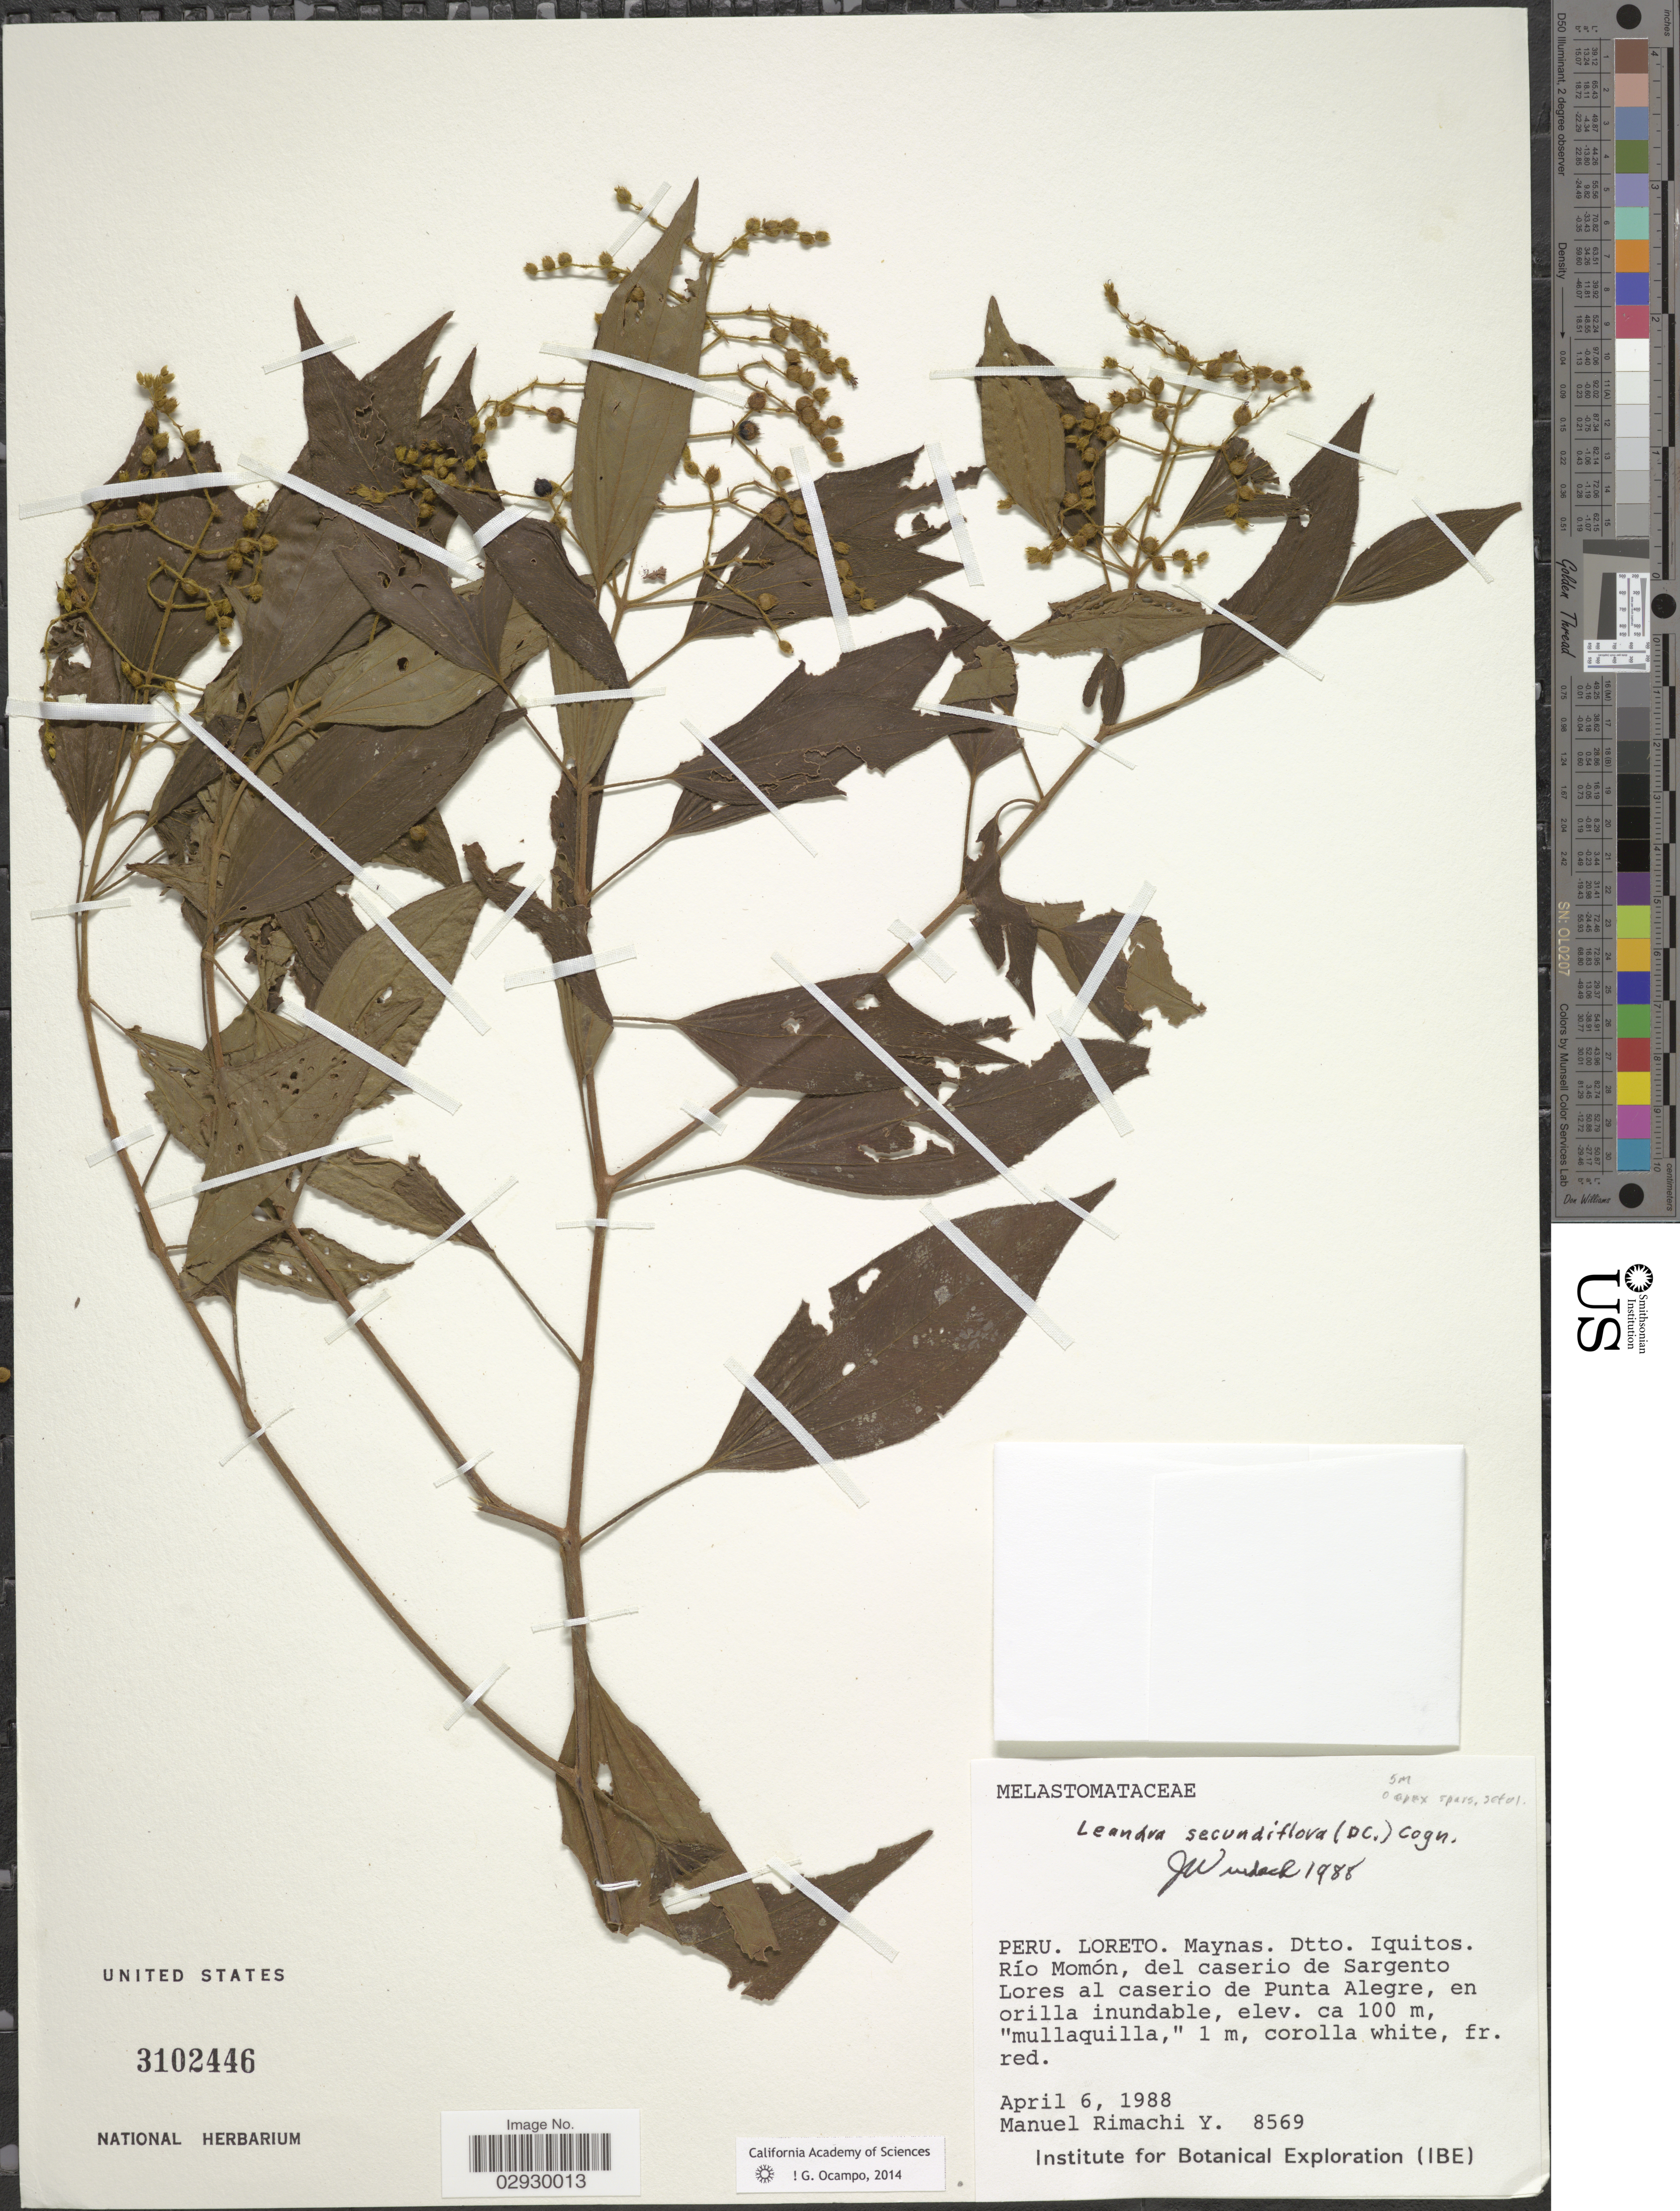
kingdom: Plantae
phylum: Tracheophyta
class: Magnoliopsida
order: Myrtales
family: Melastomataceae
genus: Leandra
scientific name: Leandra secundiflora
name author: (DC.) Cogn.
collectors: M. Rimachi Y.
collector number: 8569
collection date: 1988-04-06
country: Peru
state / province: Loreto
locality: Maynas. Dtto. Iquitos. Río Momón, del caserio de Sargento, Lores al caserio de Punta Alegre.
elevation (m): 100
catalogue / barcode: US 3102446